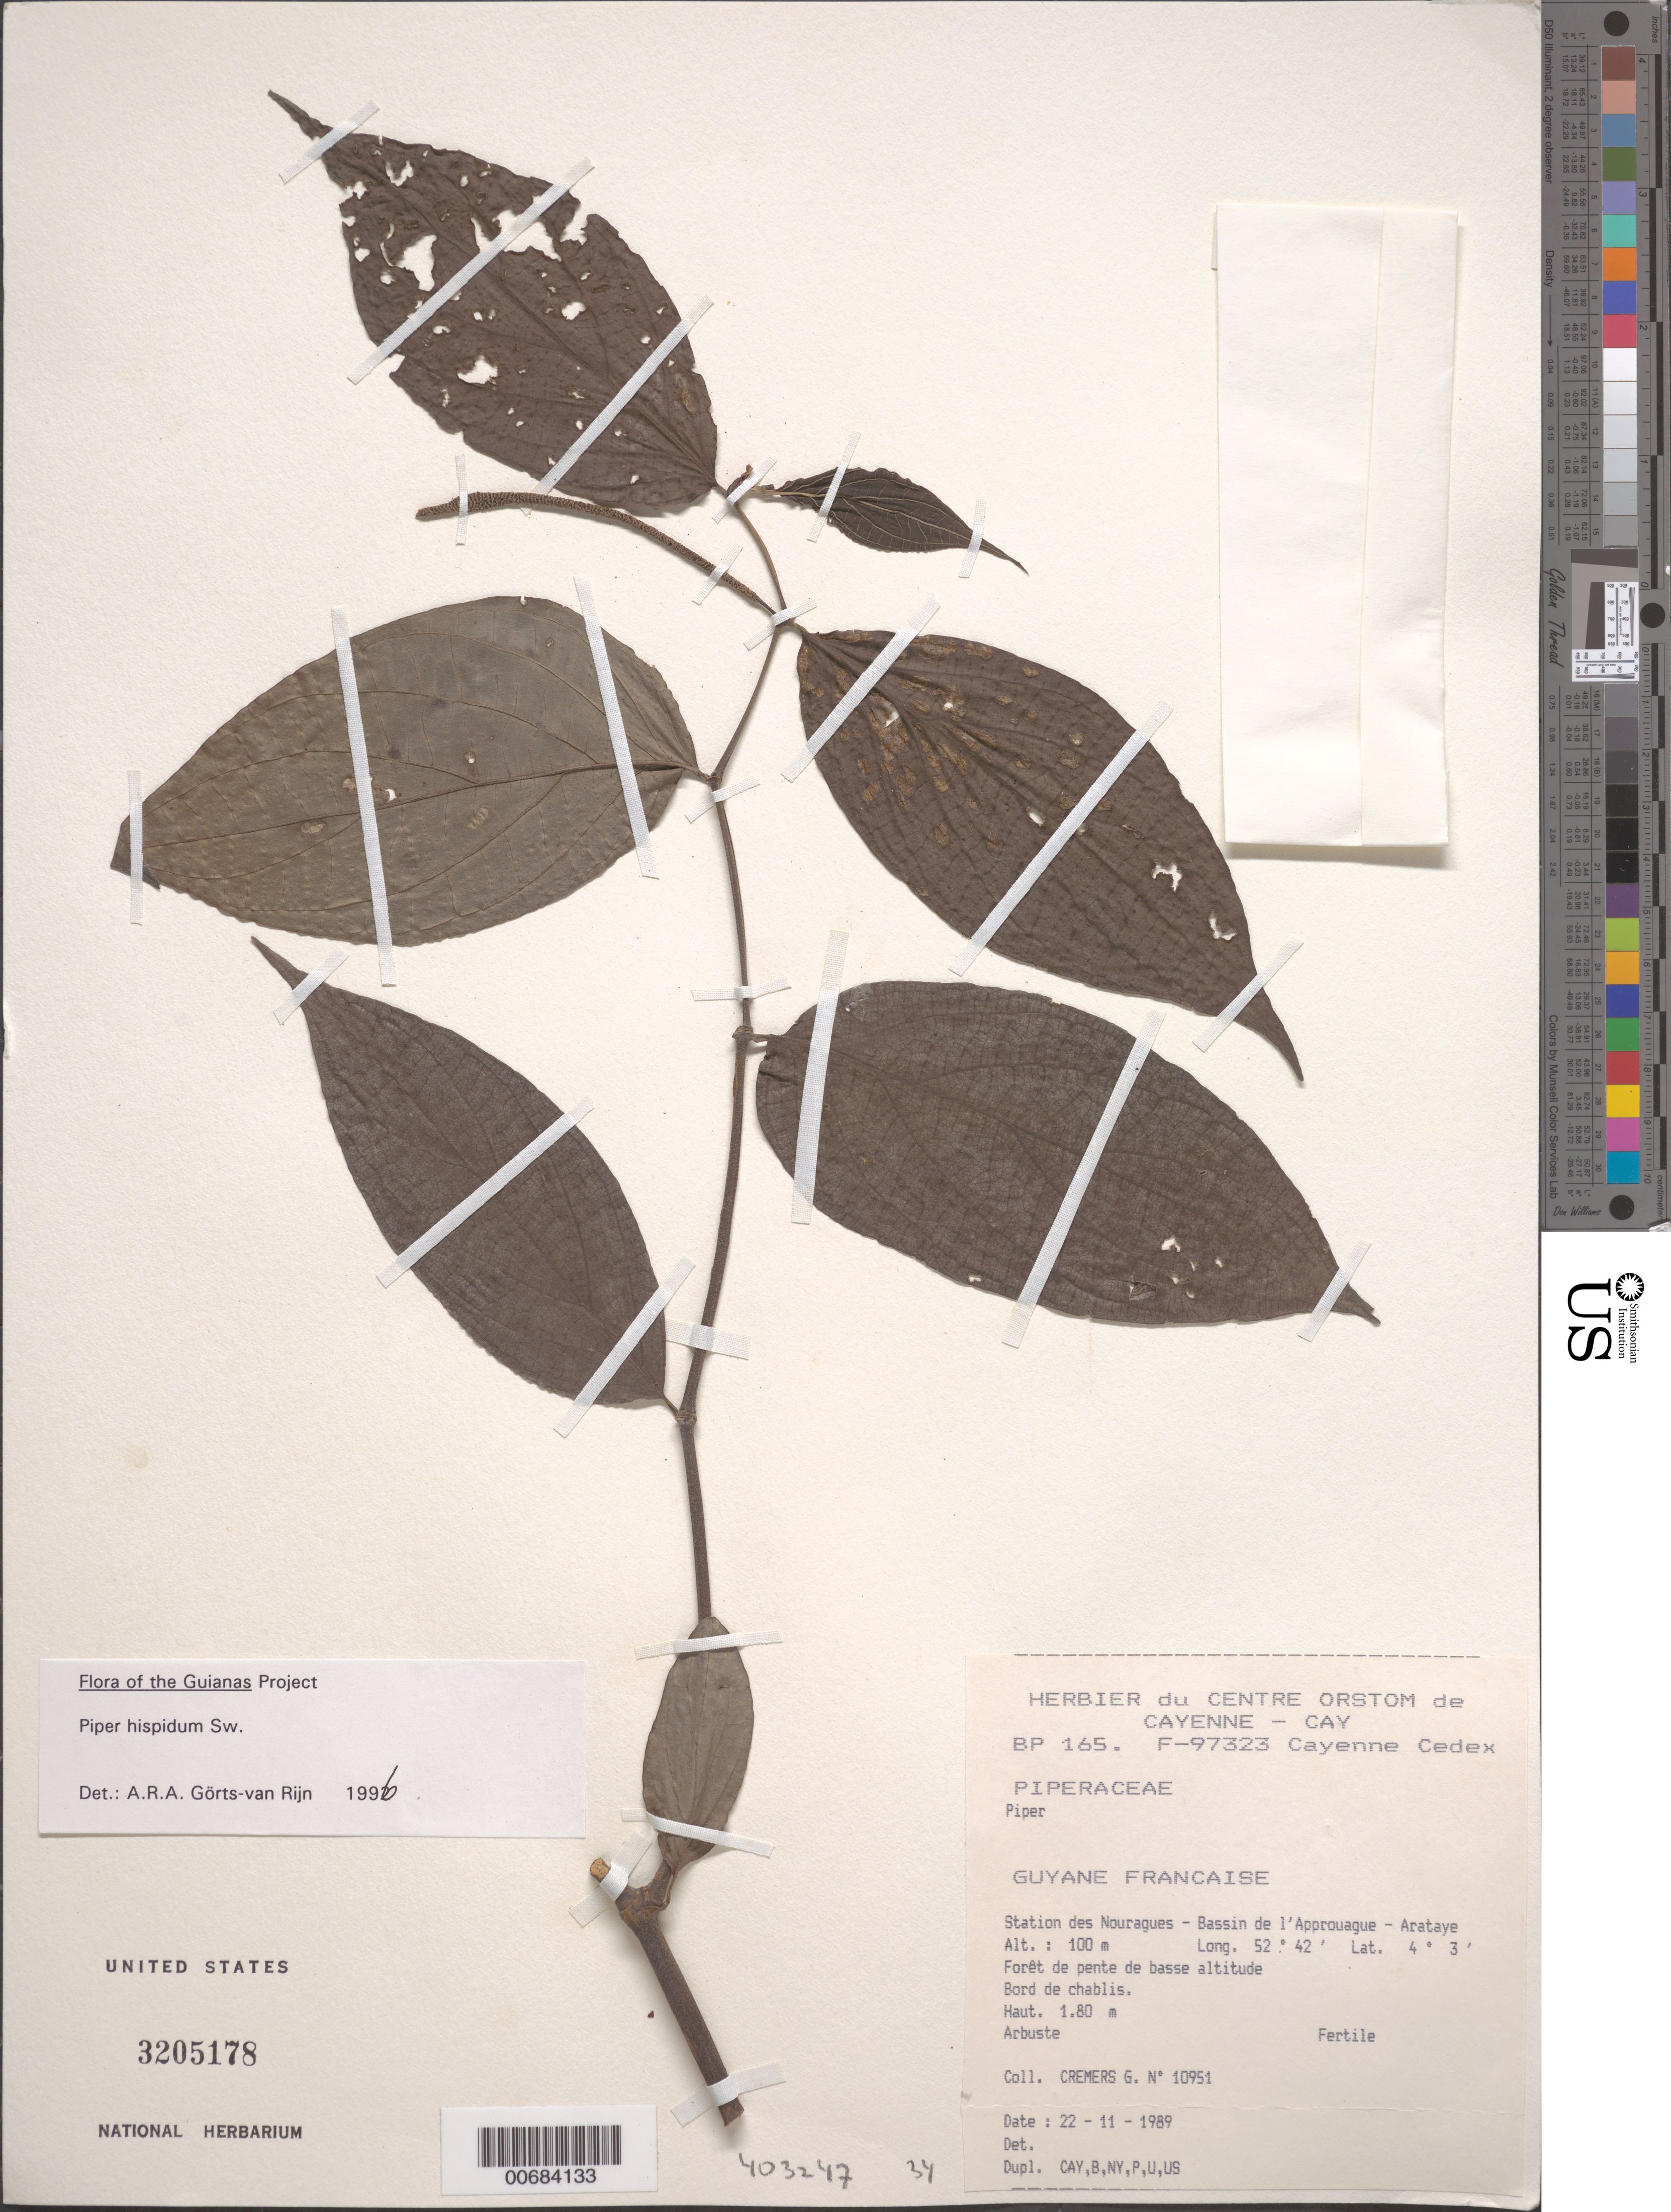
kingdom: Plantae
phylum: Tracheophyta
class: Magnoliopsida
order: Piperales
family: Piperaceae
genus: Piper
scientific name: Piper hispidum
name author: Sw.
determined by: Görts-van Rijn, A. R. A.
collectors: G. Cremers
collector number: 10951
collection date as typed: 22-Nov-89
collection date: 1989-11-22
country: French Guiana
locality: Station des Nouragues, Bassin de l'Approuague, Arataye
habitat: Forêt de pente de basse altitude. Bord du chablis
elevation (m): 100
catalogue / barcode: US 3205178